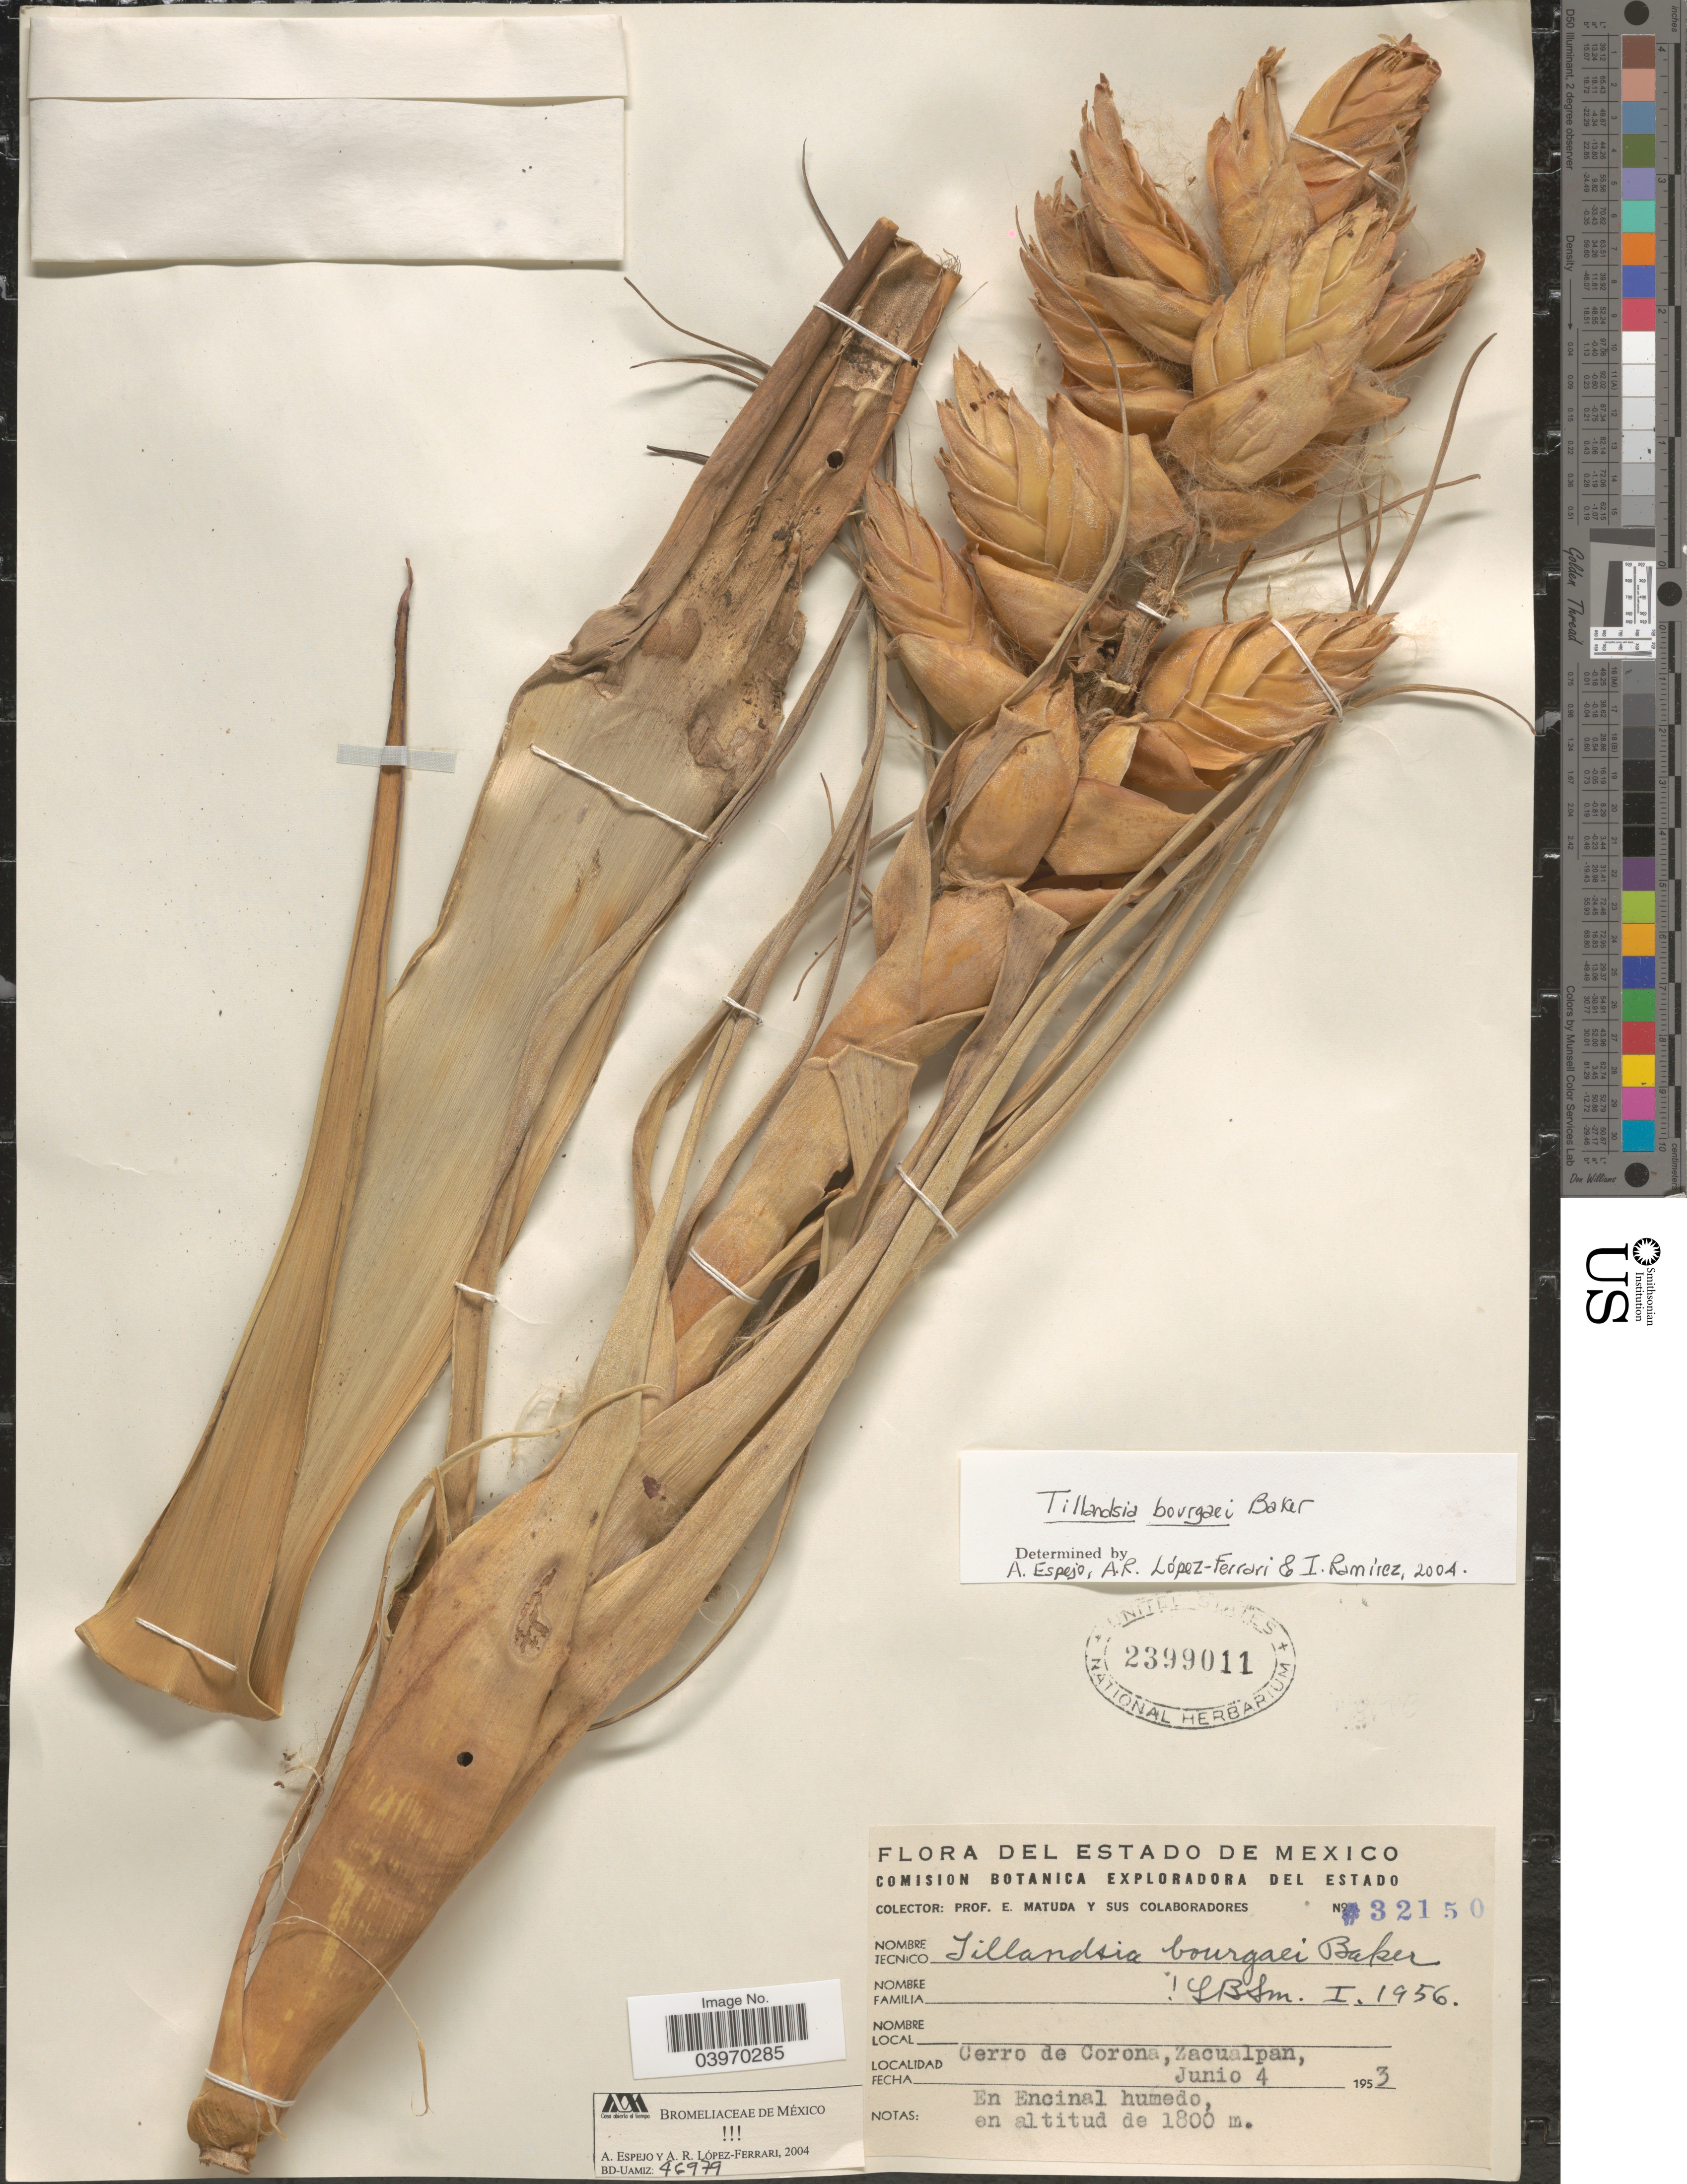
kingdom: Plantae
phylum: Tracheophyta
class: Liliopsida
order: Poales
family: Bromeliaceae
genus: Tillandsia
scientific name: Tillandsia bourgaei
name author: Baker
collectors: E. Matuda & Sus Colaboradores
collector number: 32150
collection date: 1953-06-04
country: Mexico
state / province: México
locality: Cerro de Corona, Zacualpan.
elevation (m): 1800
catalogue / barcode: US 2399011